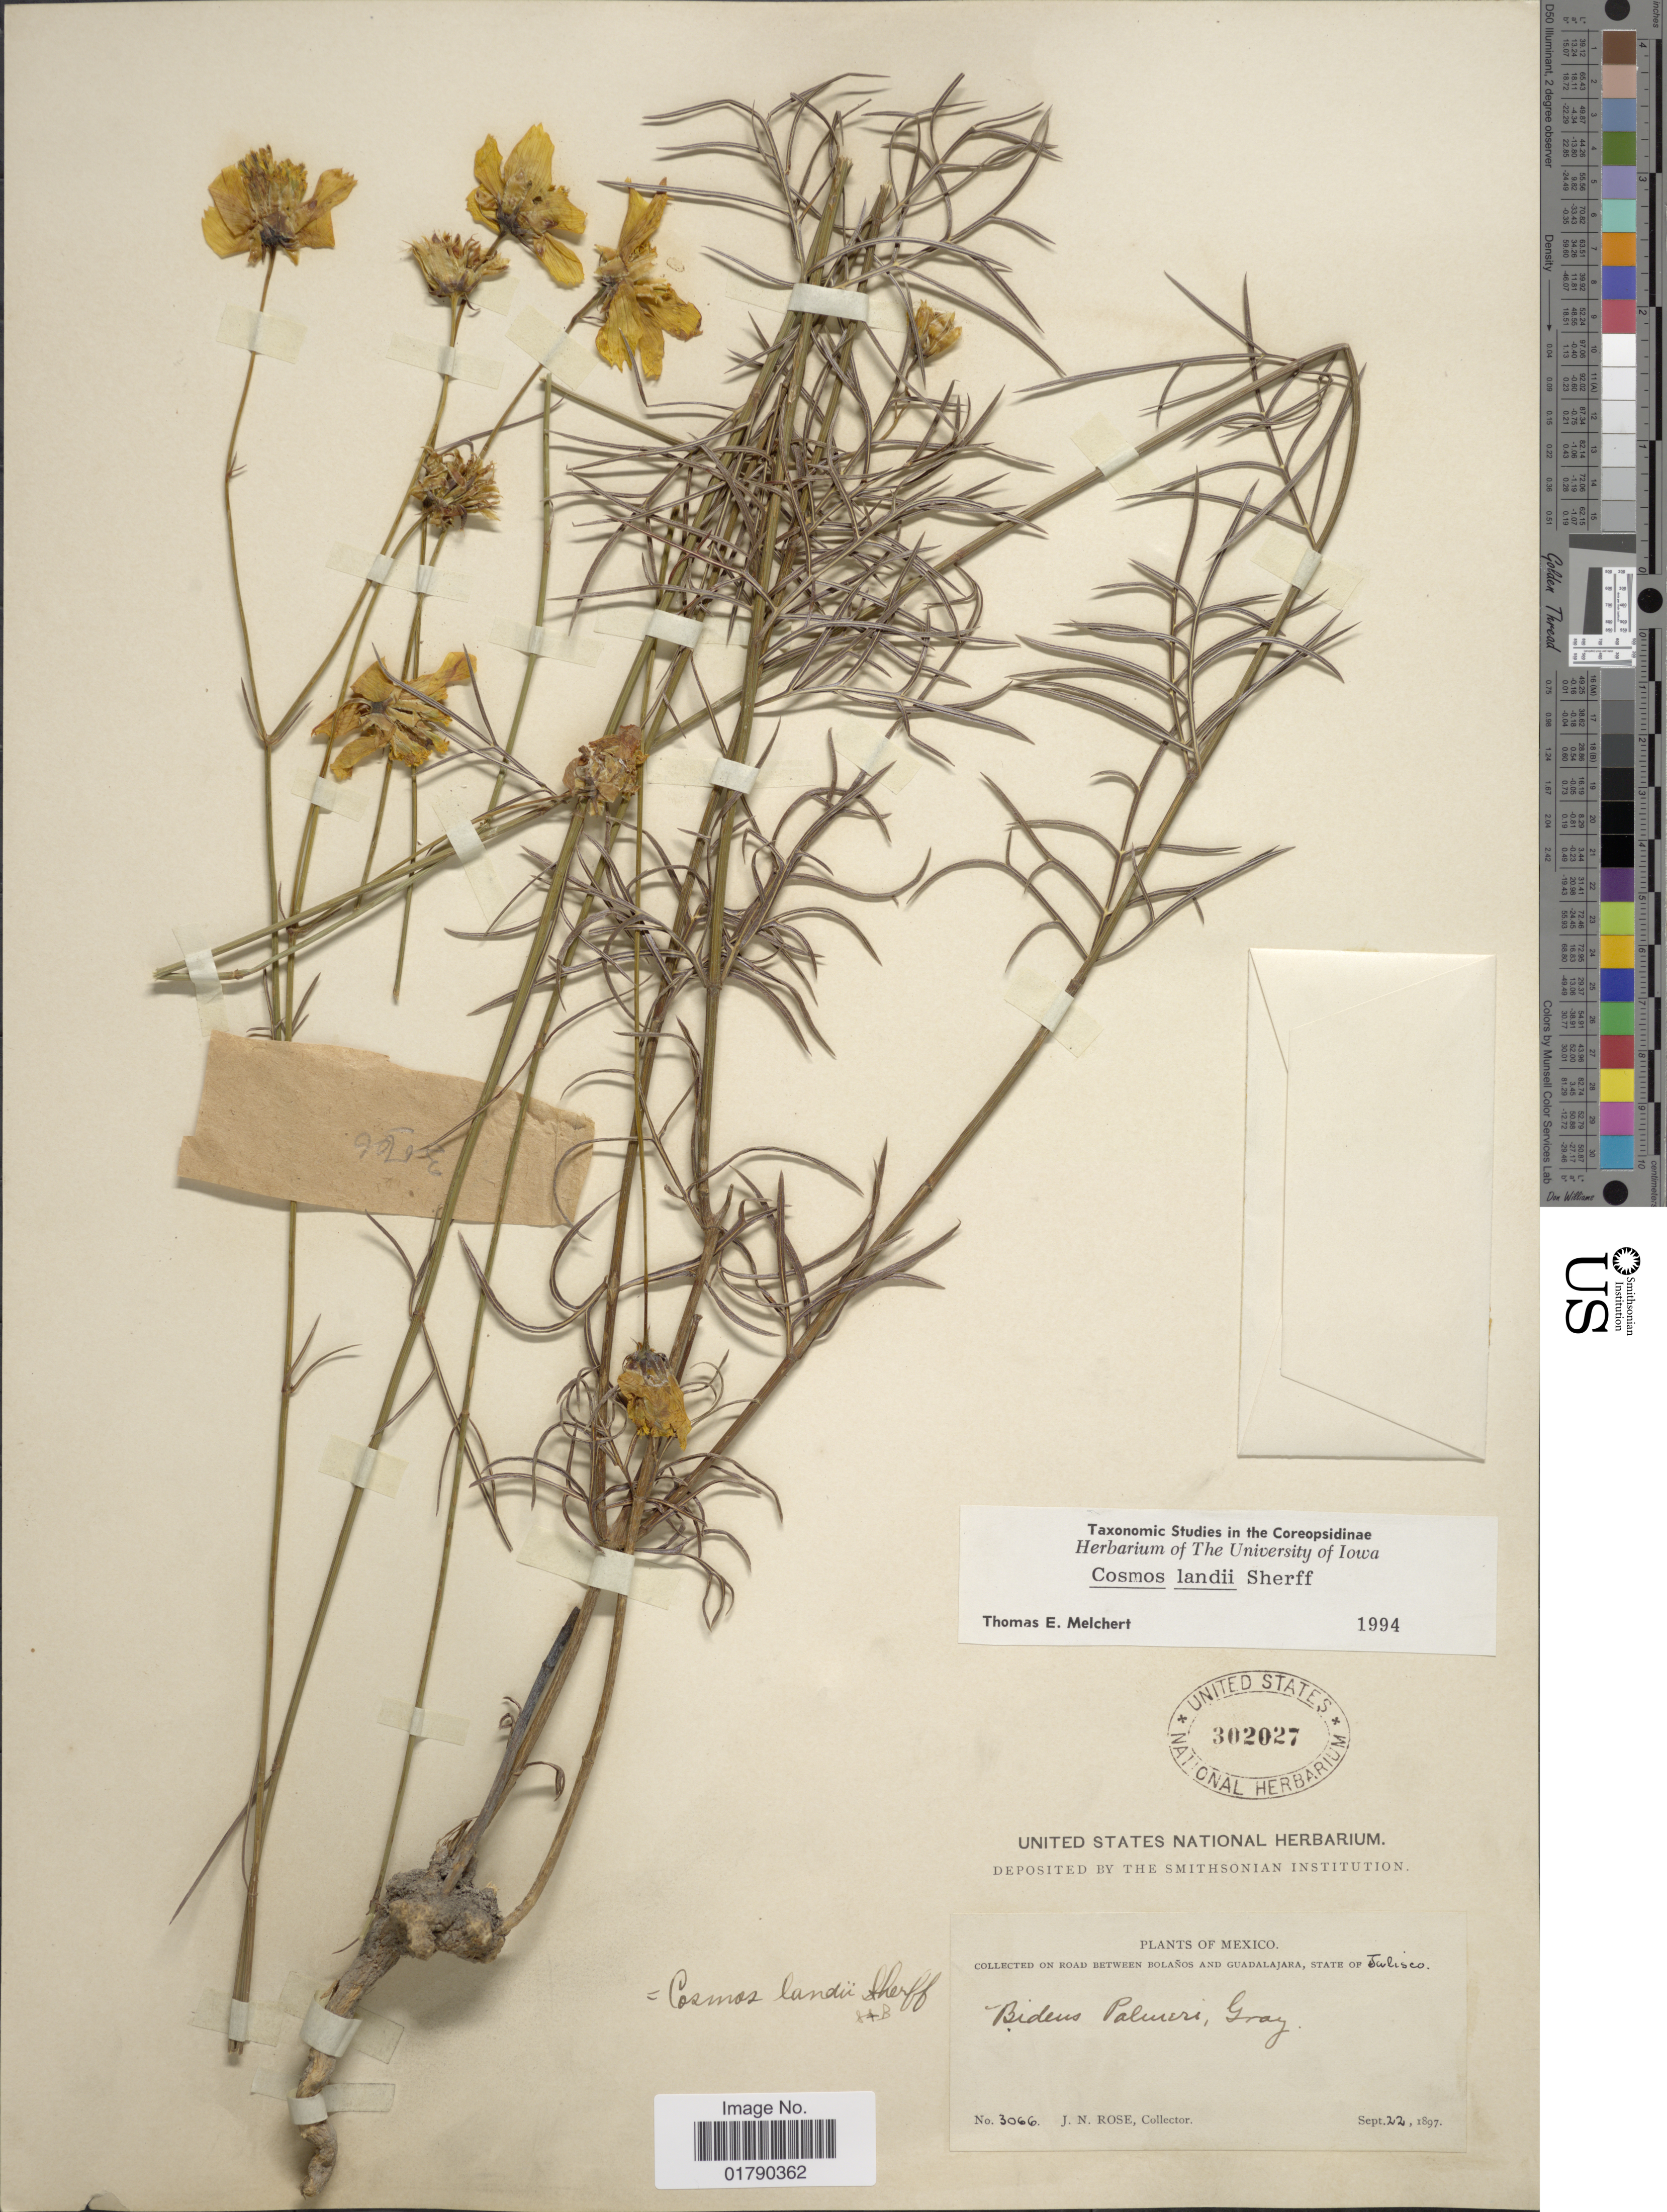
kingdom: Plantae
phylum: Tracheophyta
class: Magnoliopsida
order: Asterales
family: Asteraceae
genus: Cosmos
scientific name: Cosmos landii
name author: Sherff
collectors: J. N. Rose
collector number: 3066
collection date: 1897-09-22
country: Mexico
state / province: Jalisco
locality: Road between Bolanos and Guadalajara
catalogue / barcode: US 302027